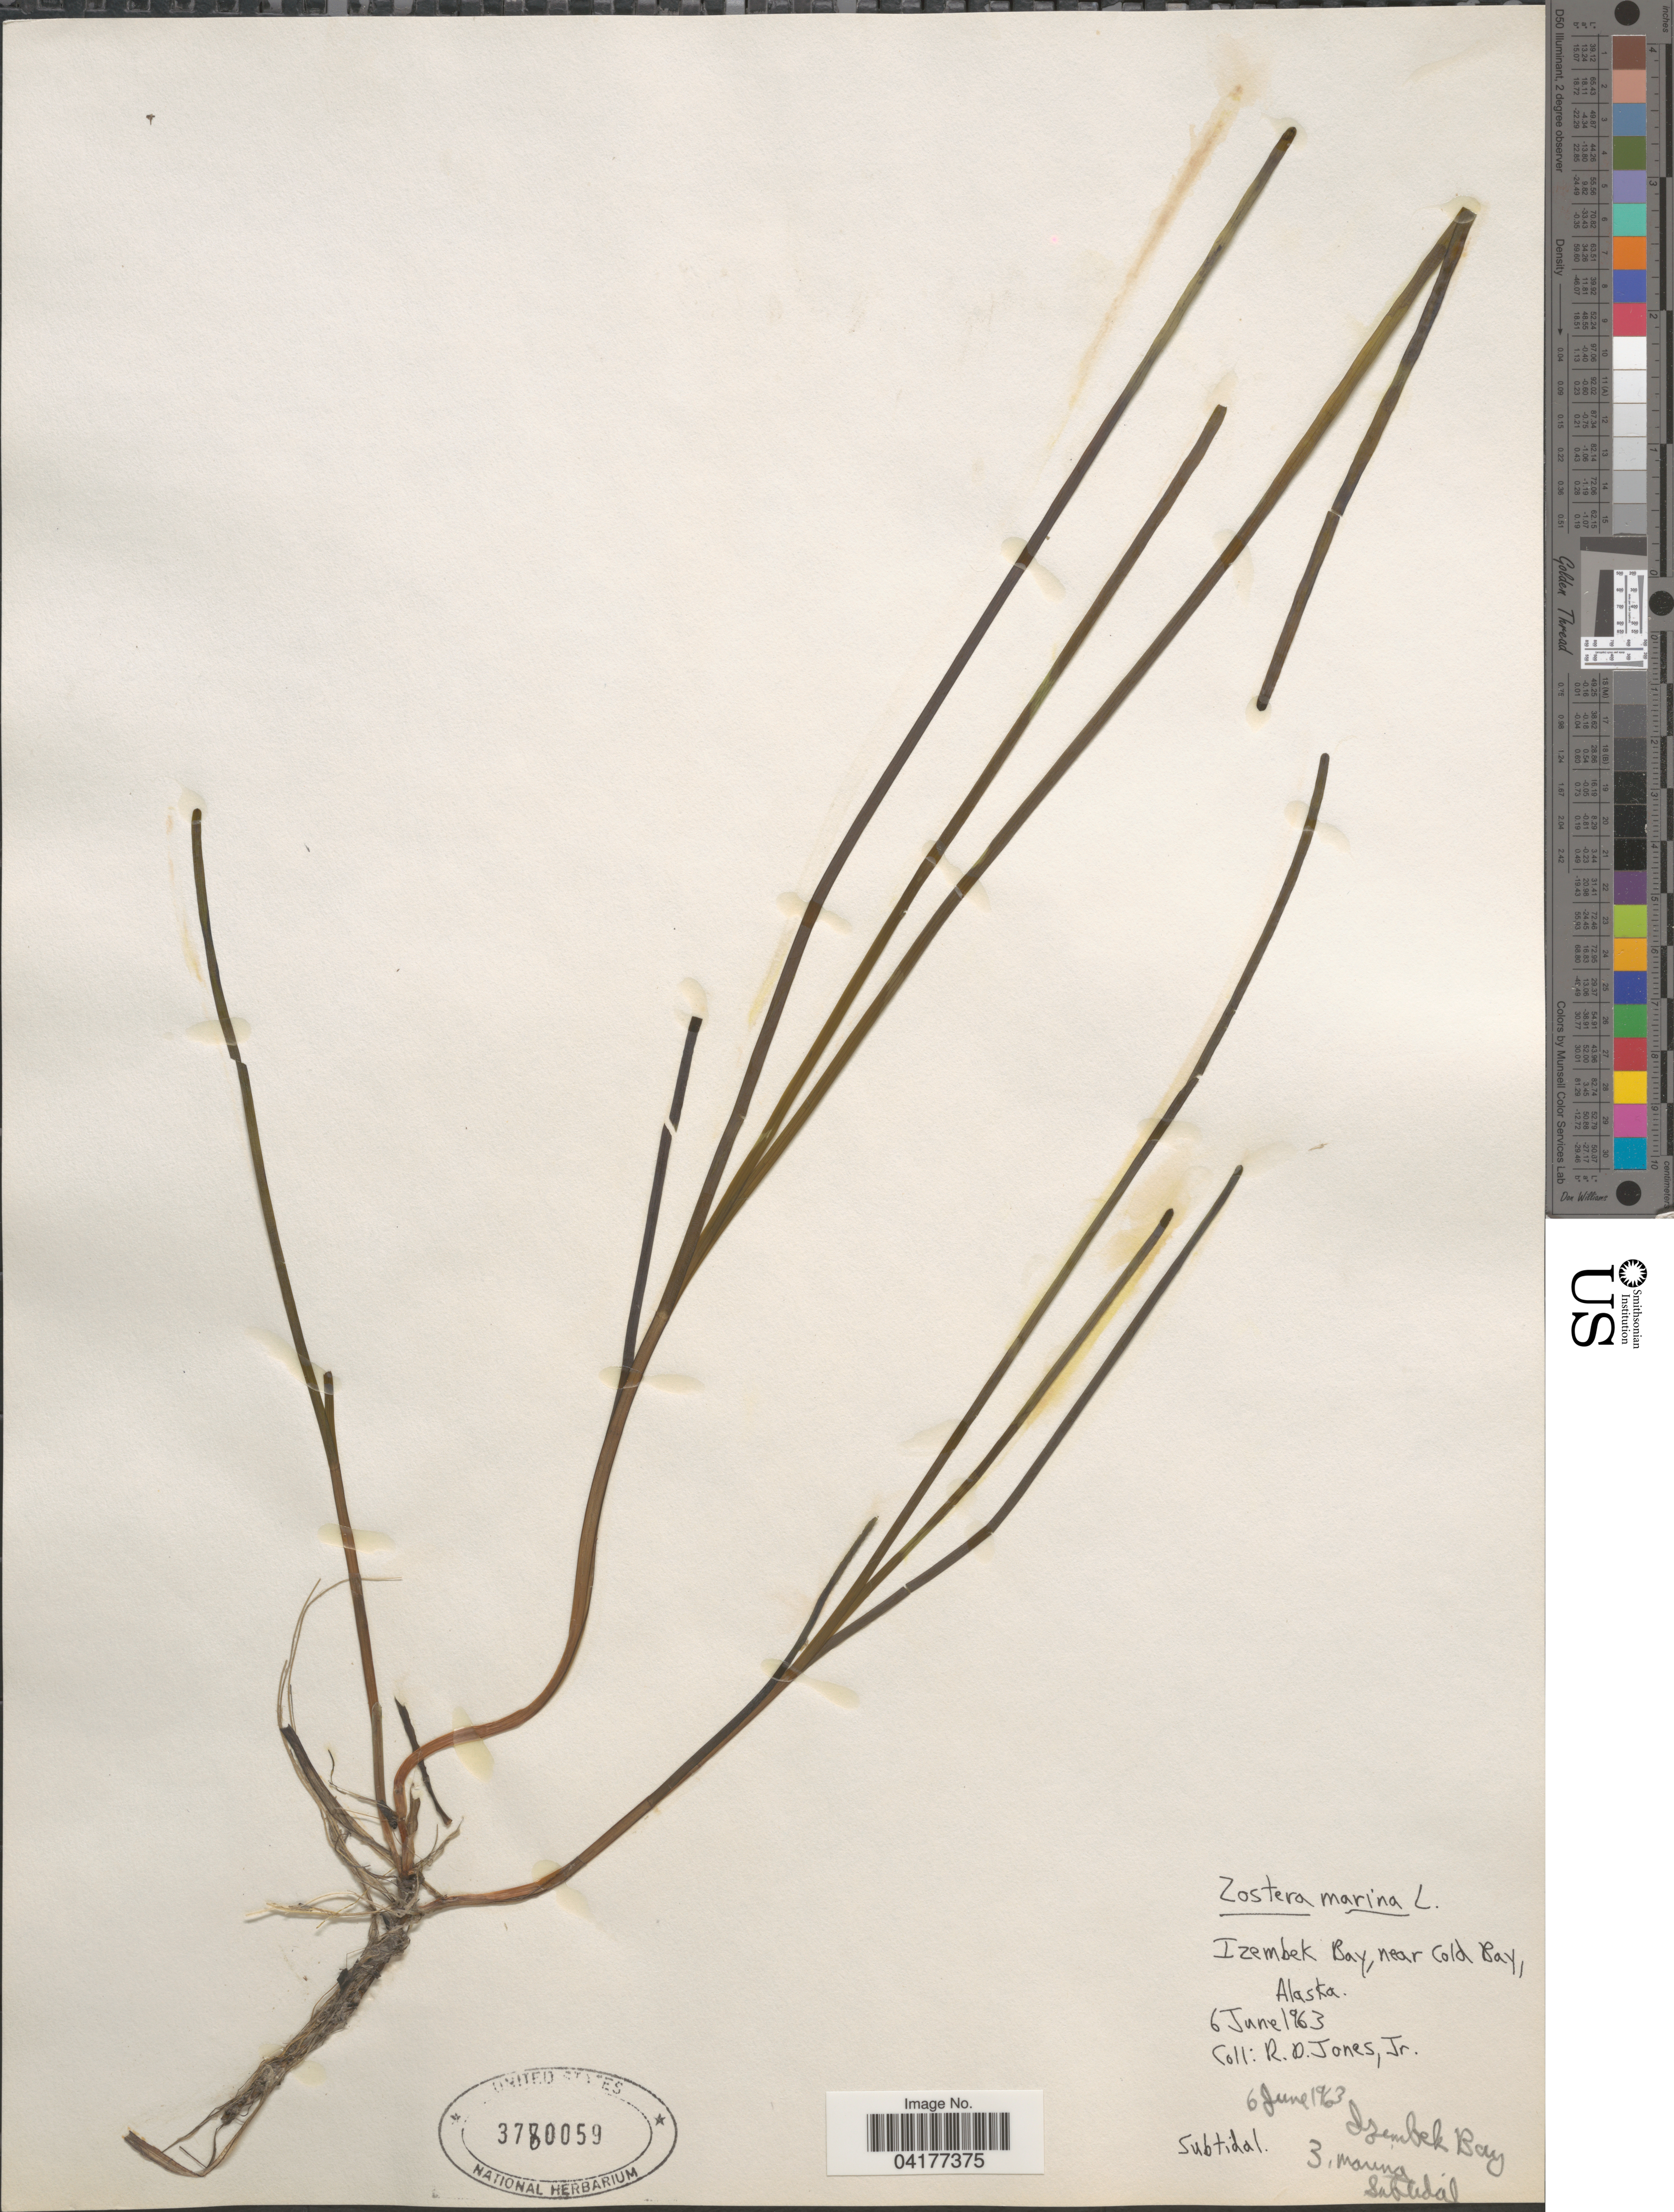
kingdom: Plantae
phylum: Tracheophyta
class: Liliopsida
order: Alismatales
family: Zosteraceae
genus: Zostera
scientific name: Zostera marina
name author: L.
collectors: R. Jones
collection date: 1963-06-06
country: United States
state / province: Alaska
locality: Izembek Bay, near Cold Bay.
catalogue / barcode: US 3780059